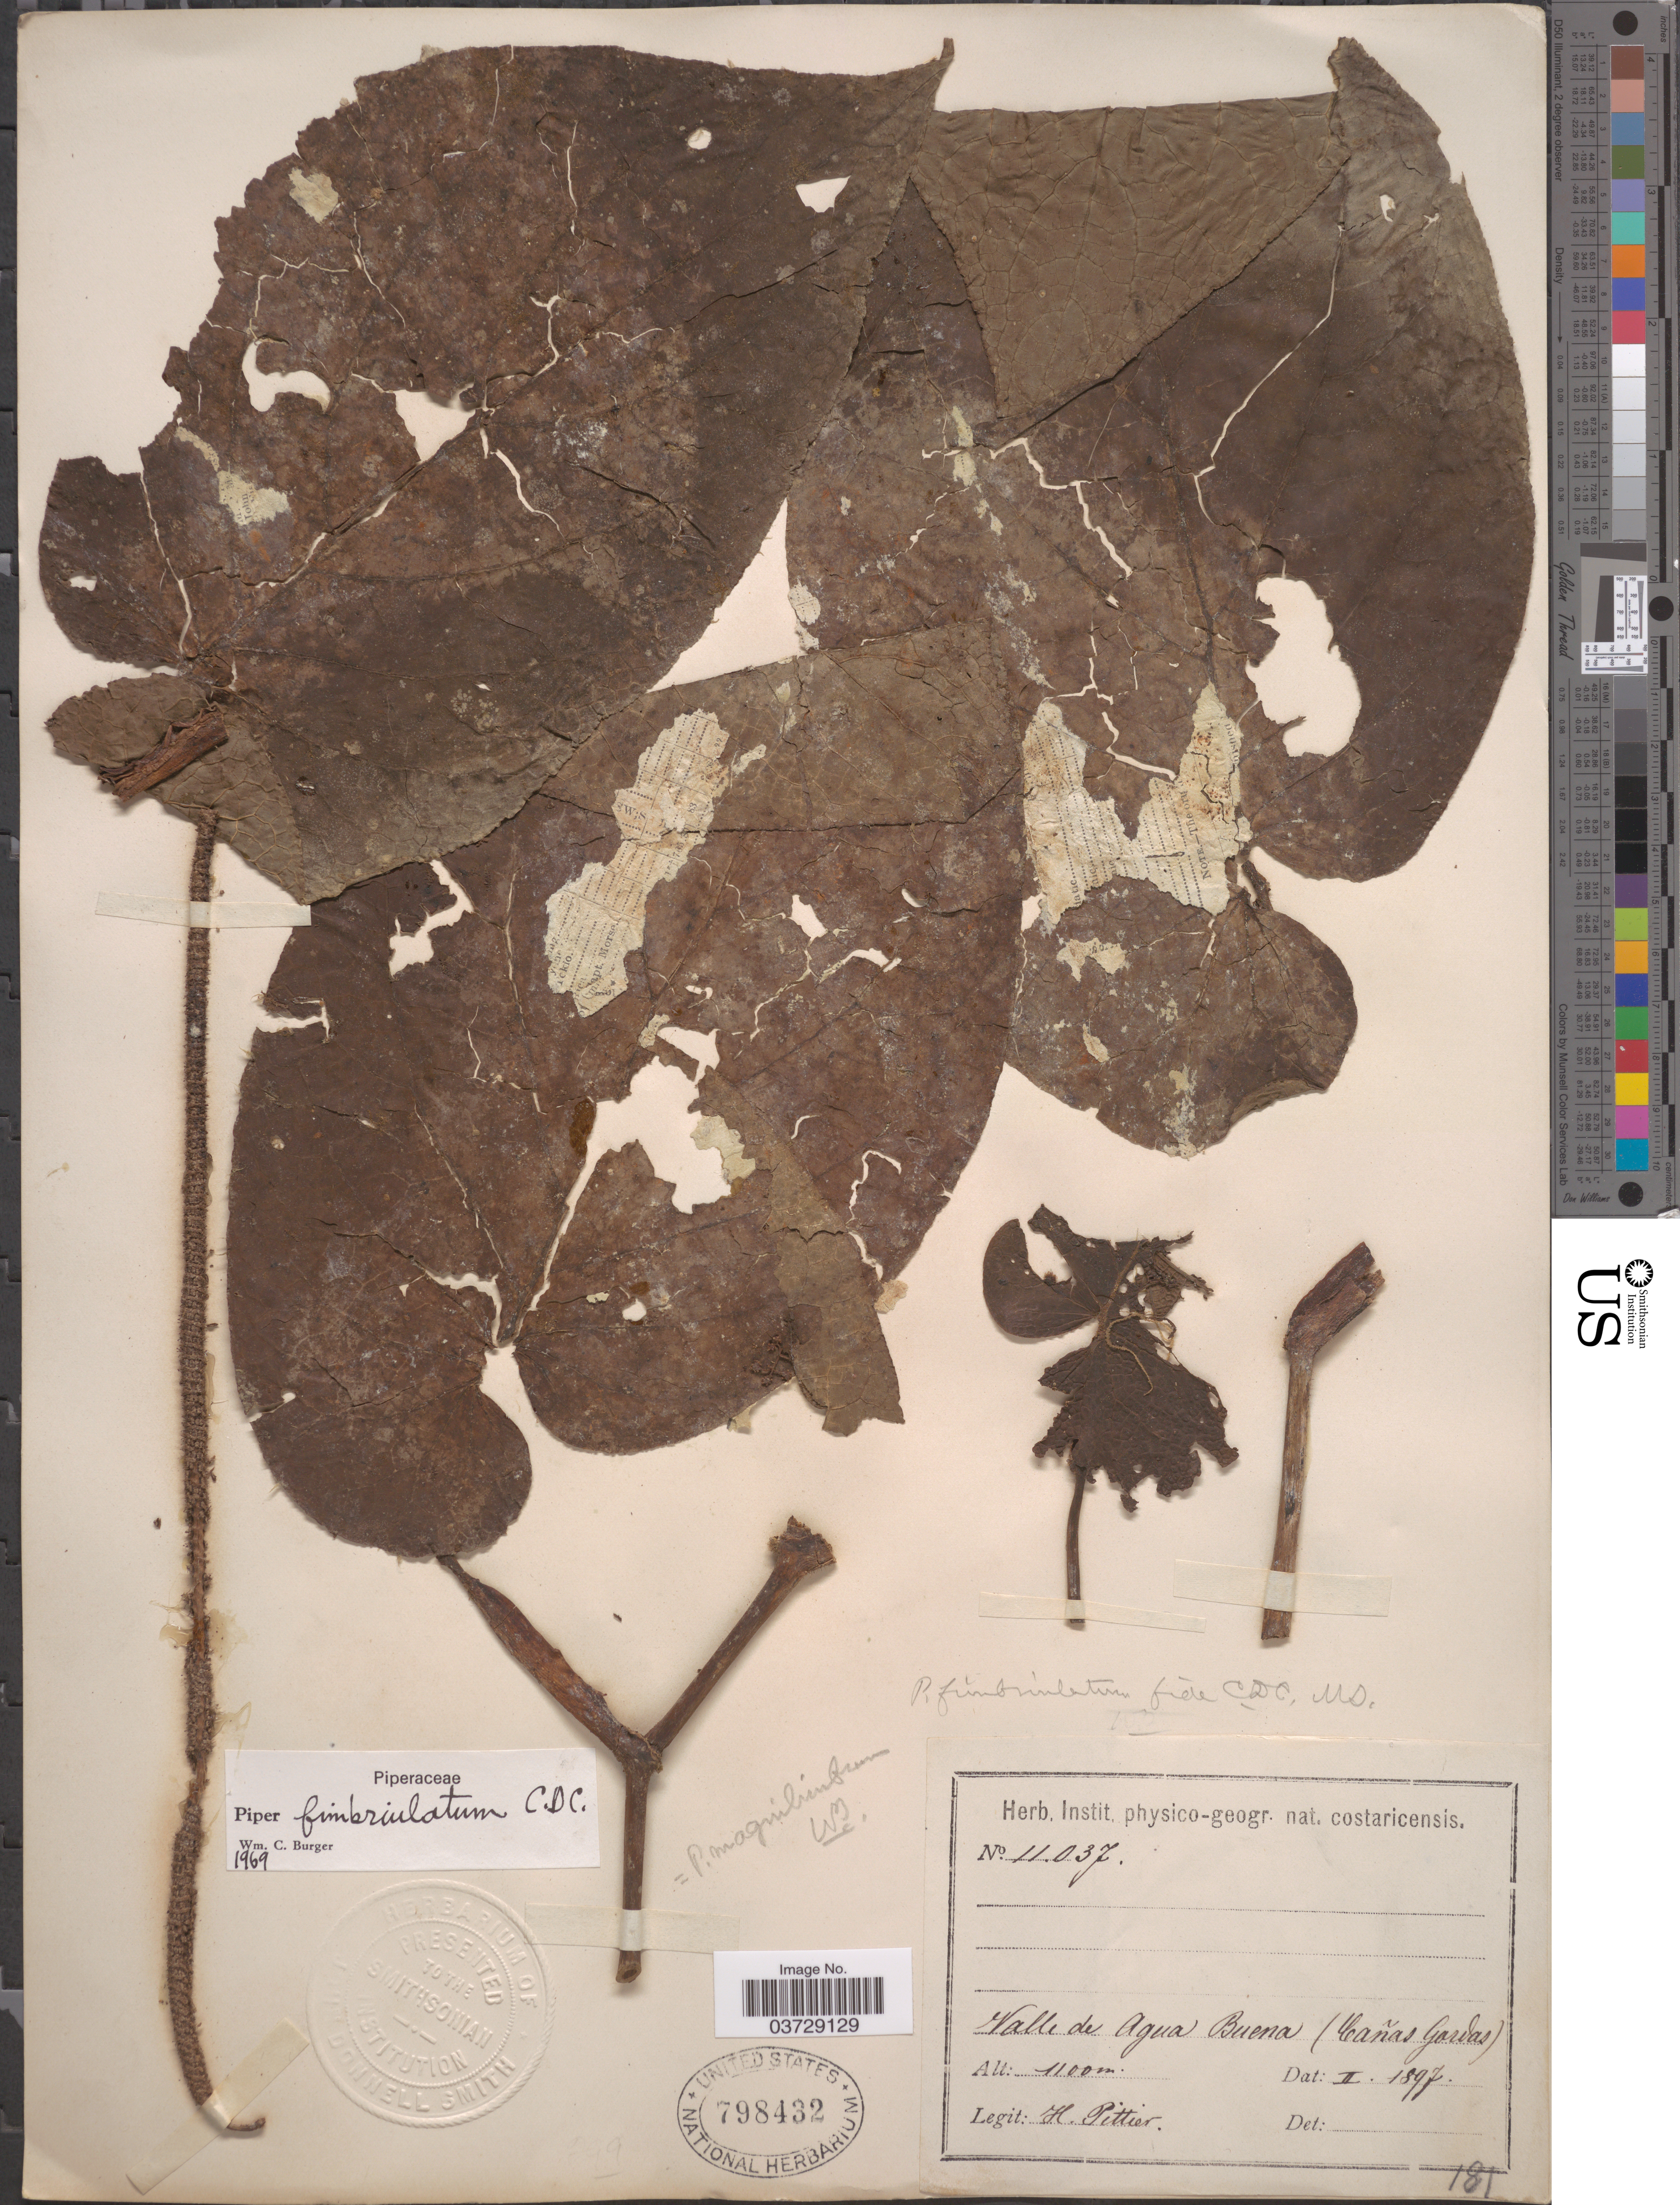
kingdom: Plantae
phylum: Tracheophyta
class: Magnoliopsida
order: Piperales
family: Piperaceae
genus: Piper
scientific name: Piper fimbriulatum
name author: C. DC.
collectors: H. F. Pittier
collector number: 11037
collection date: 1897-02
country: Costa Rica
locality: Valle de Agua Buena (Cañas Gordas).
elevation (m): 1100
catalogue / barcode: US 798432